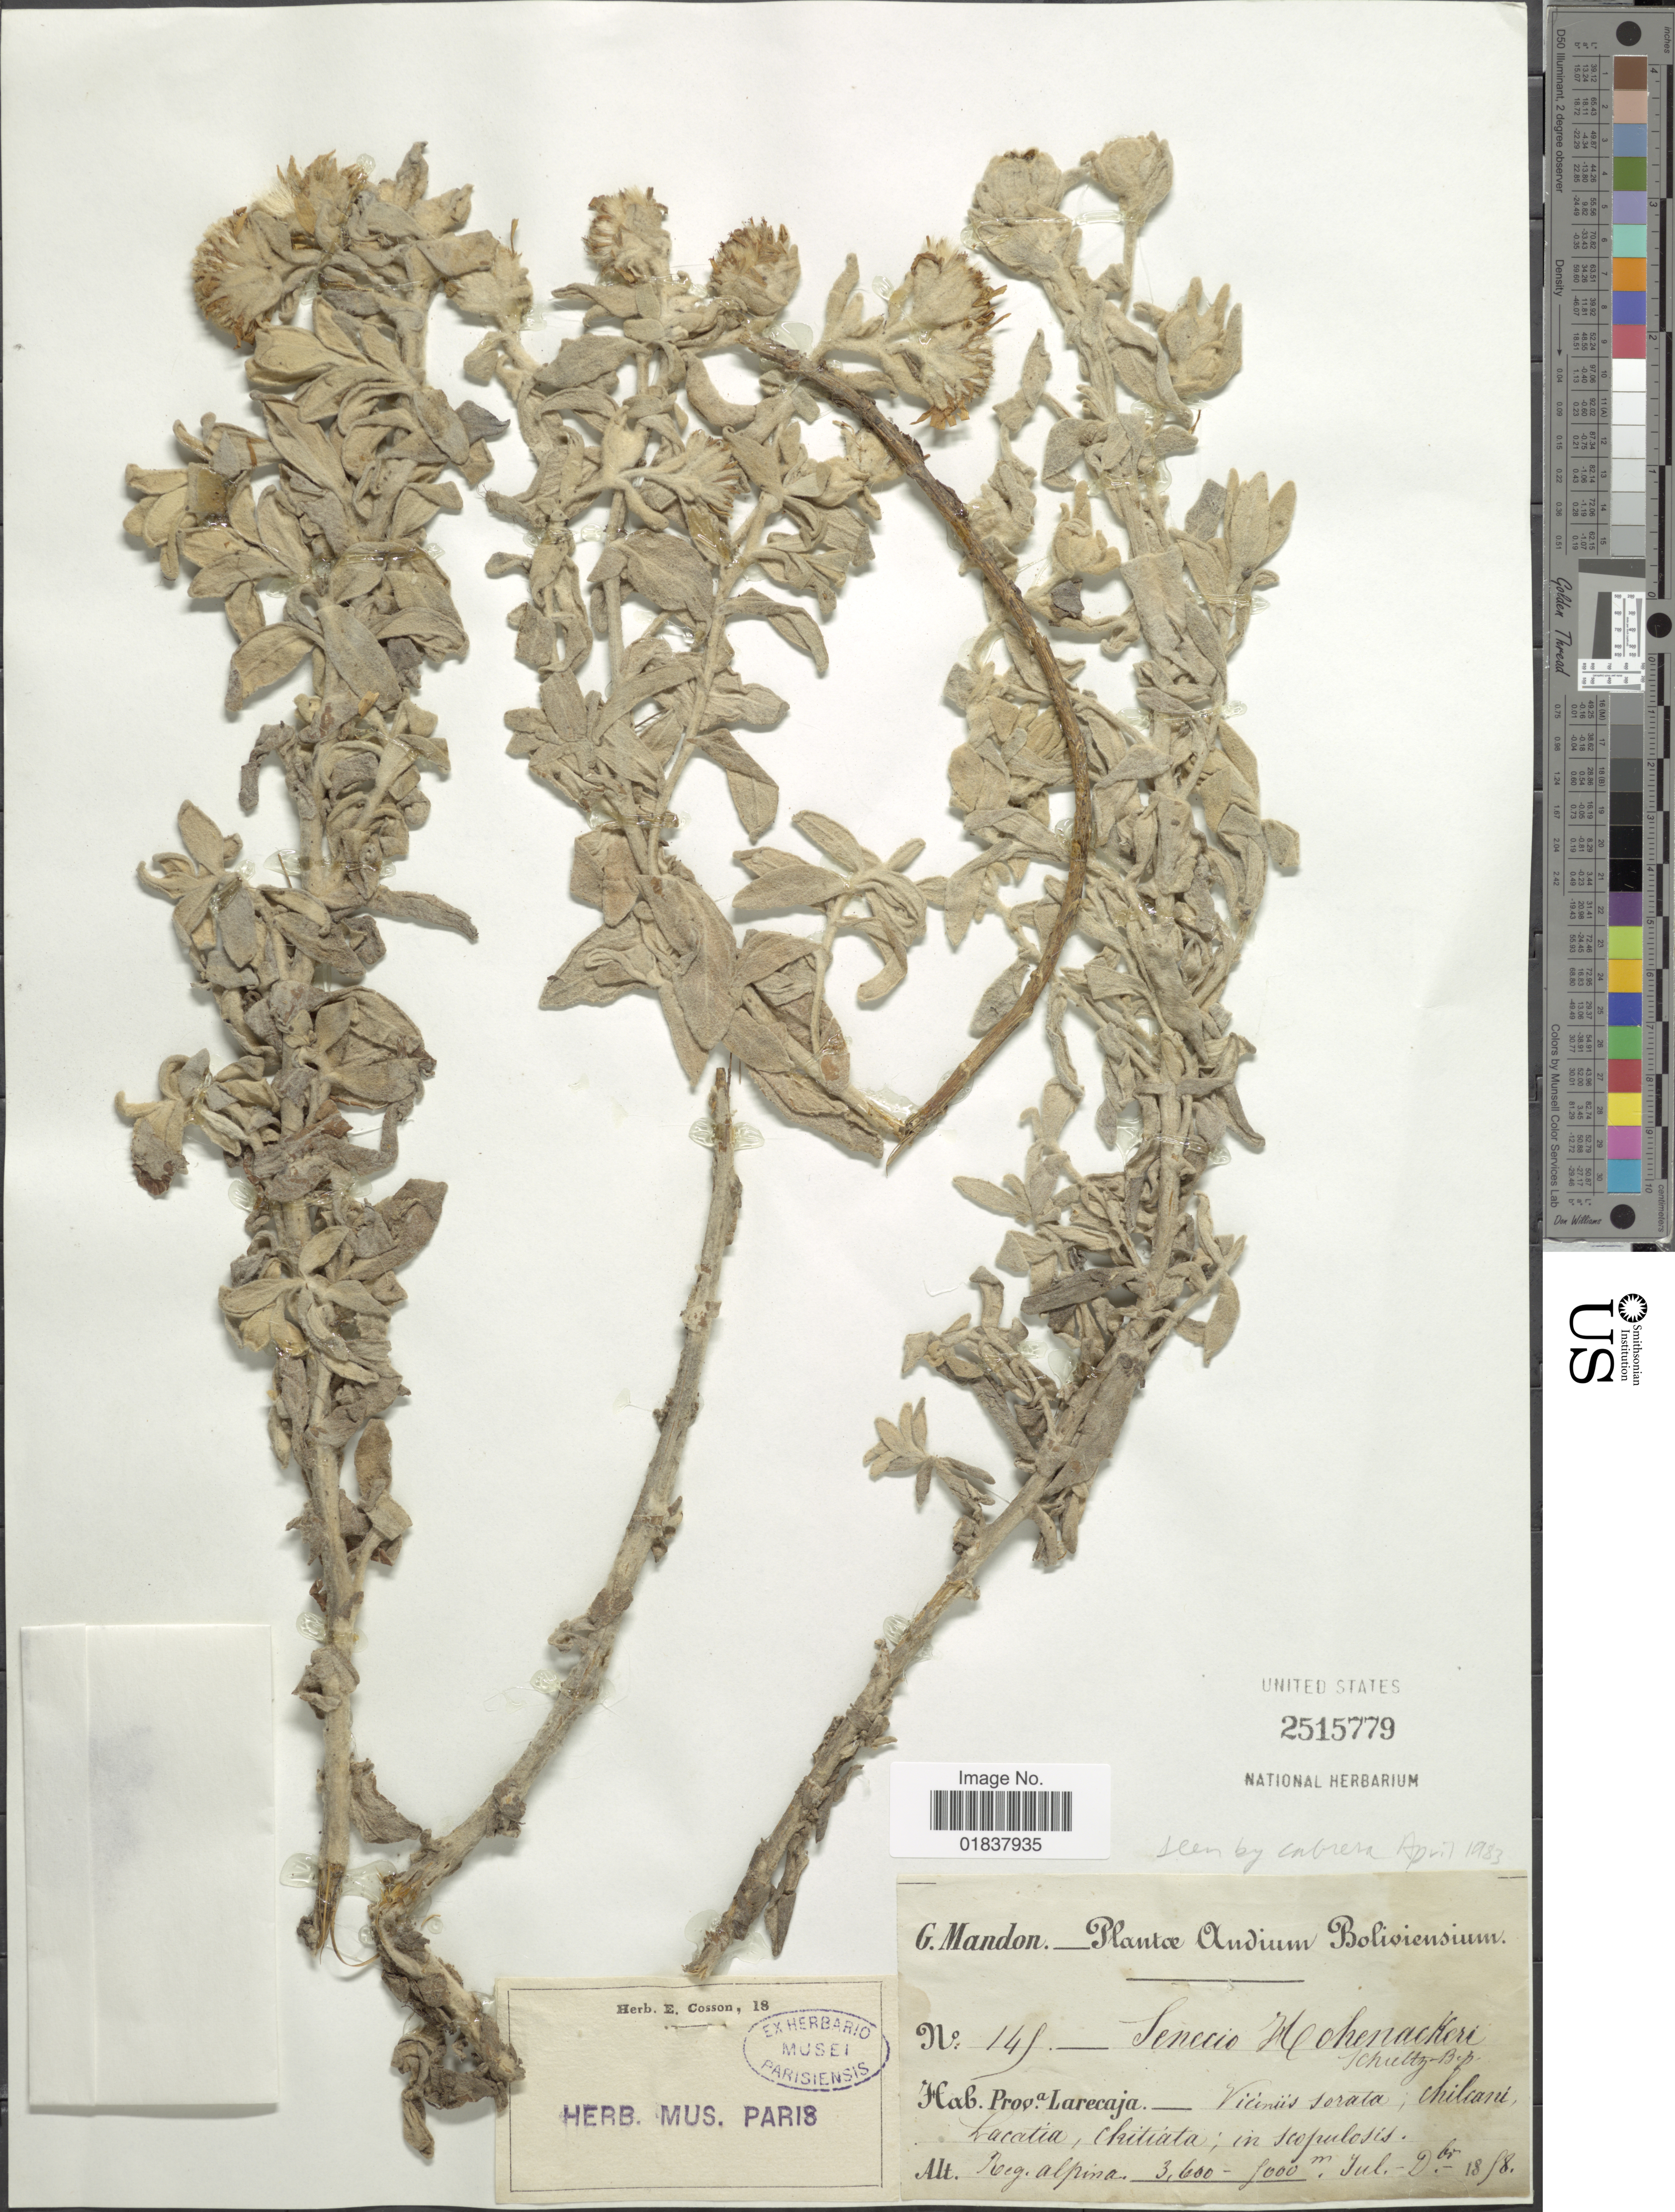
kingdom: Plantae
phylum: Tracheophyta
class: Magnoliopsida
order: Asterales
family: Asteraceae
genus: Senecio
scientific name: Senecio hohenackeri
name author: Sch. Bip.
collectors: G. Mandon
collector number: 145*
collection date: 1858-07/1858-12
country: Bolivia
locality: Prova Larecaja, Viciniis Sorata, Chilcani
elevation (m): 3600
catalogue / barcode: US 2515779